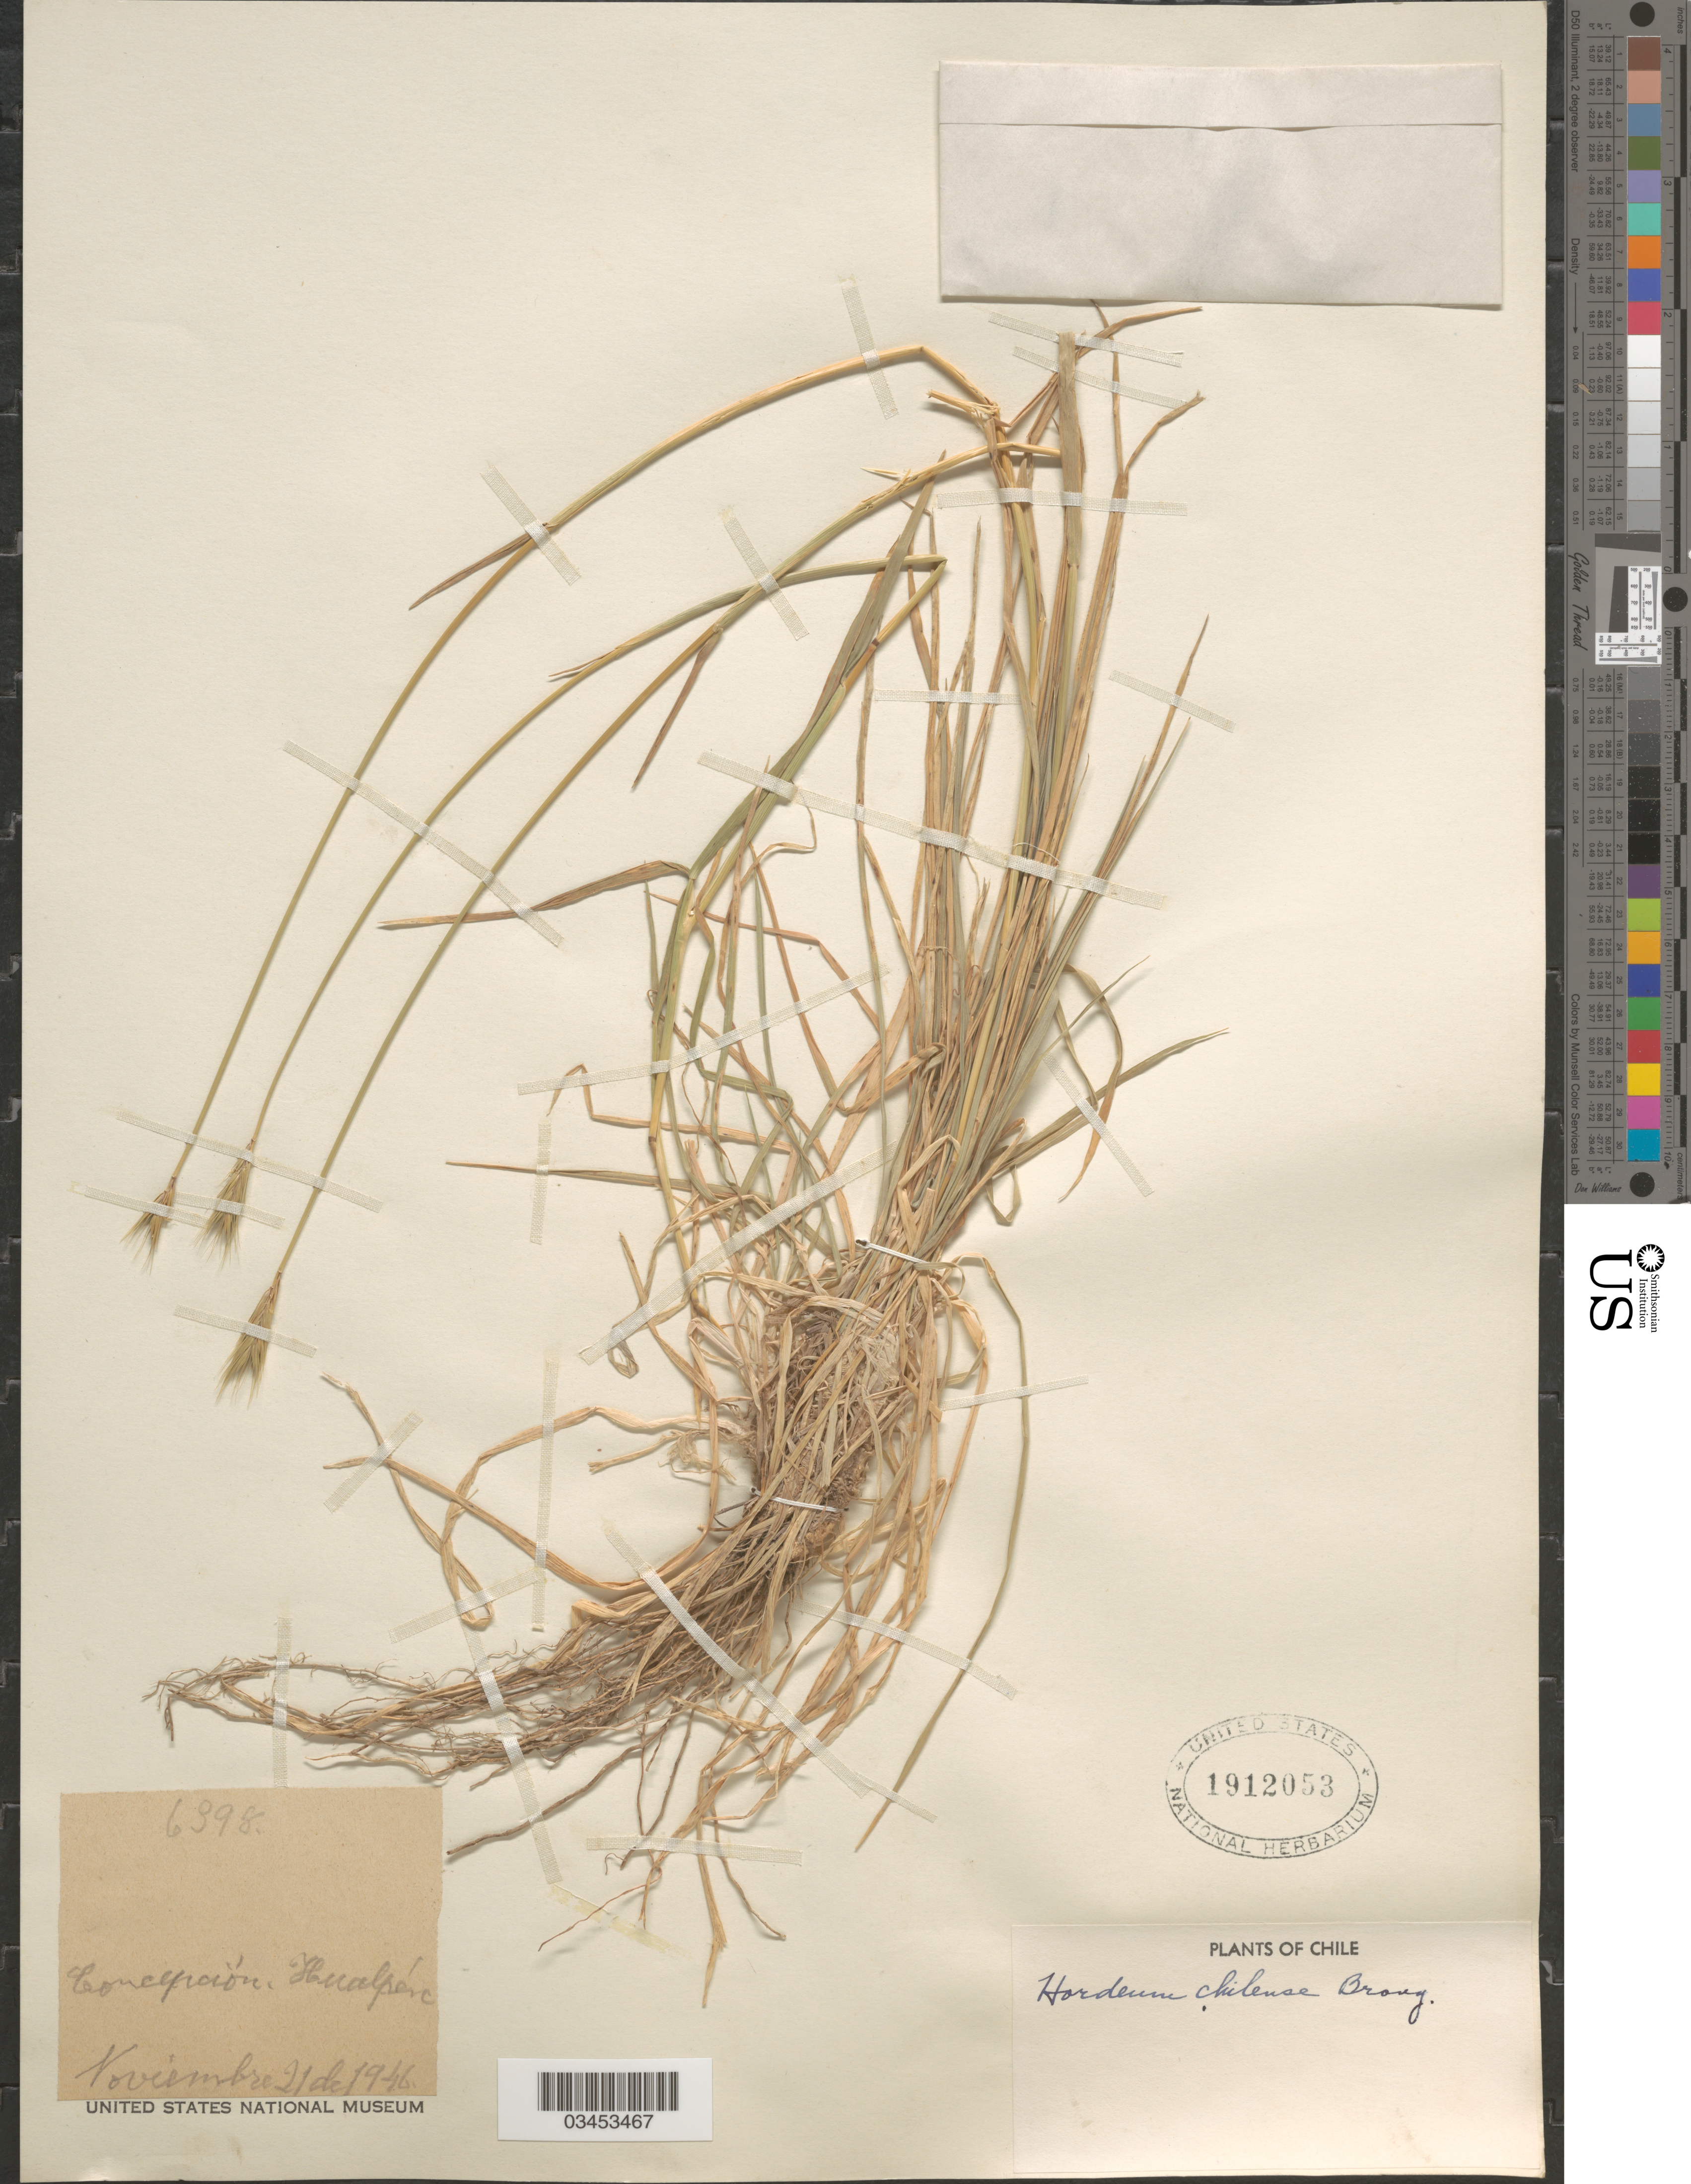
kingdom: Plantae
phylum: Tracheophyta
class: Liliopsida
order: Poales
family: Poaceae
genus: Hordeum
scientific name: Hordeum chilense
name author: Roem. & Schult.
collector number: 6398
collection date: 1946-11-21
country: Chile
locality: Concepción, Hualpén.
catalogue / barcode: US 1912053